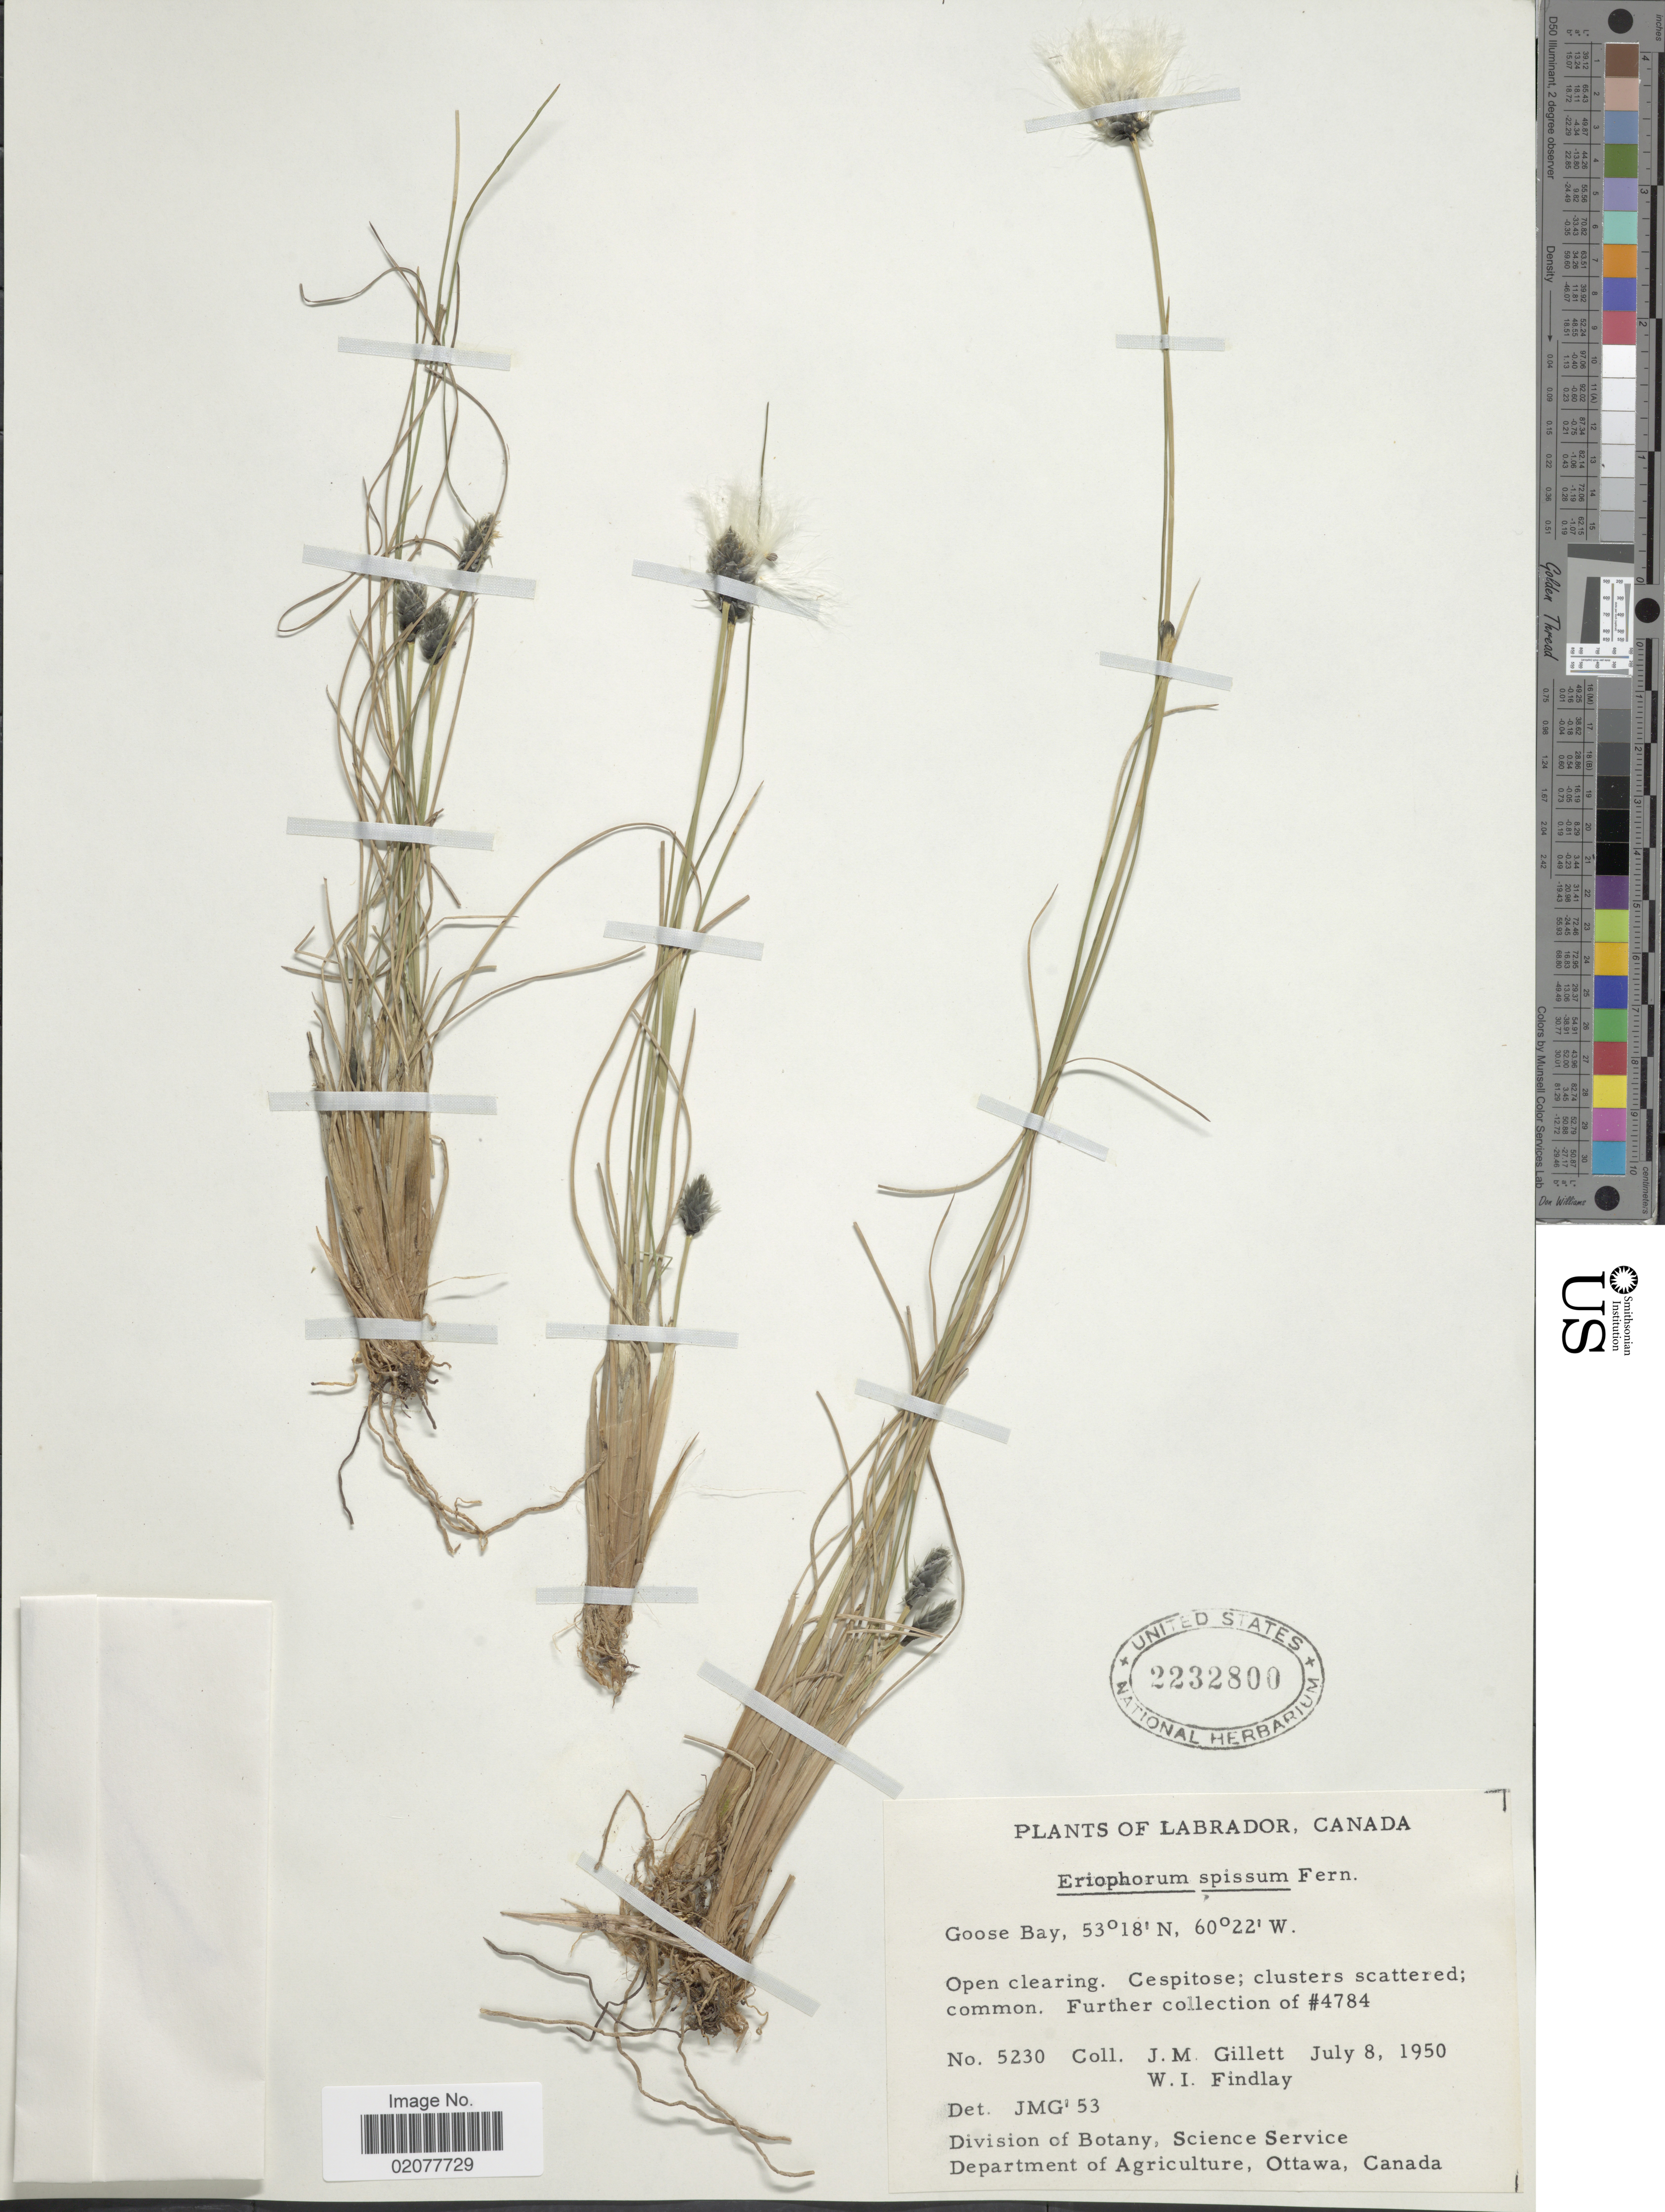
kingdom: Plantae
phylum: Tracheophyta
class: Liliopsida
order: Poales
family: Cyperaceae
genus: Eriophorum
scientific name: Eriophorum spissum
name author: Fernald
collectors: J. M. Gillett & W. Findlay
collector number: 5230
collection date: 1950-07-08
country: Canada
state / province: Newfoundland and Labrador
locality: Labrador, Canada. Goose Bay.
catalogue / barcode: US 2232800